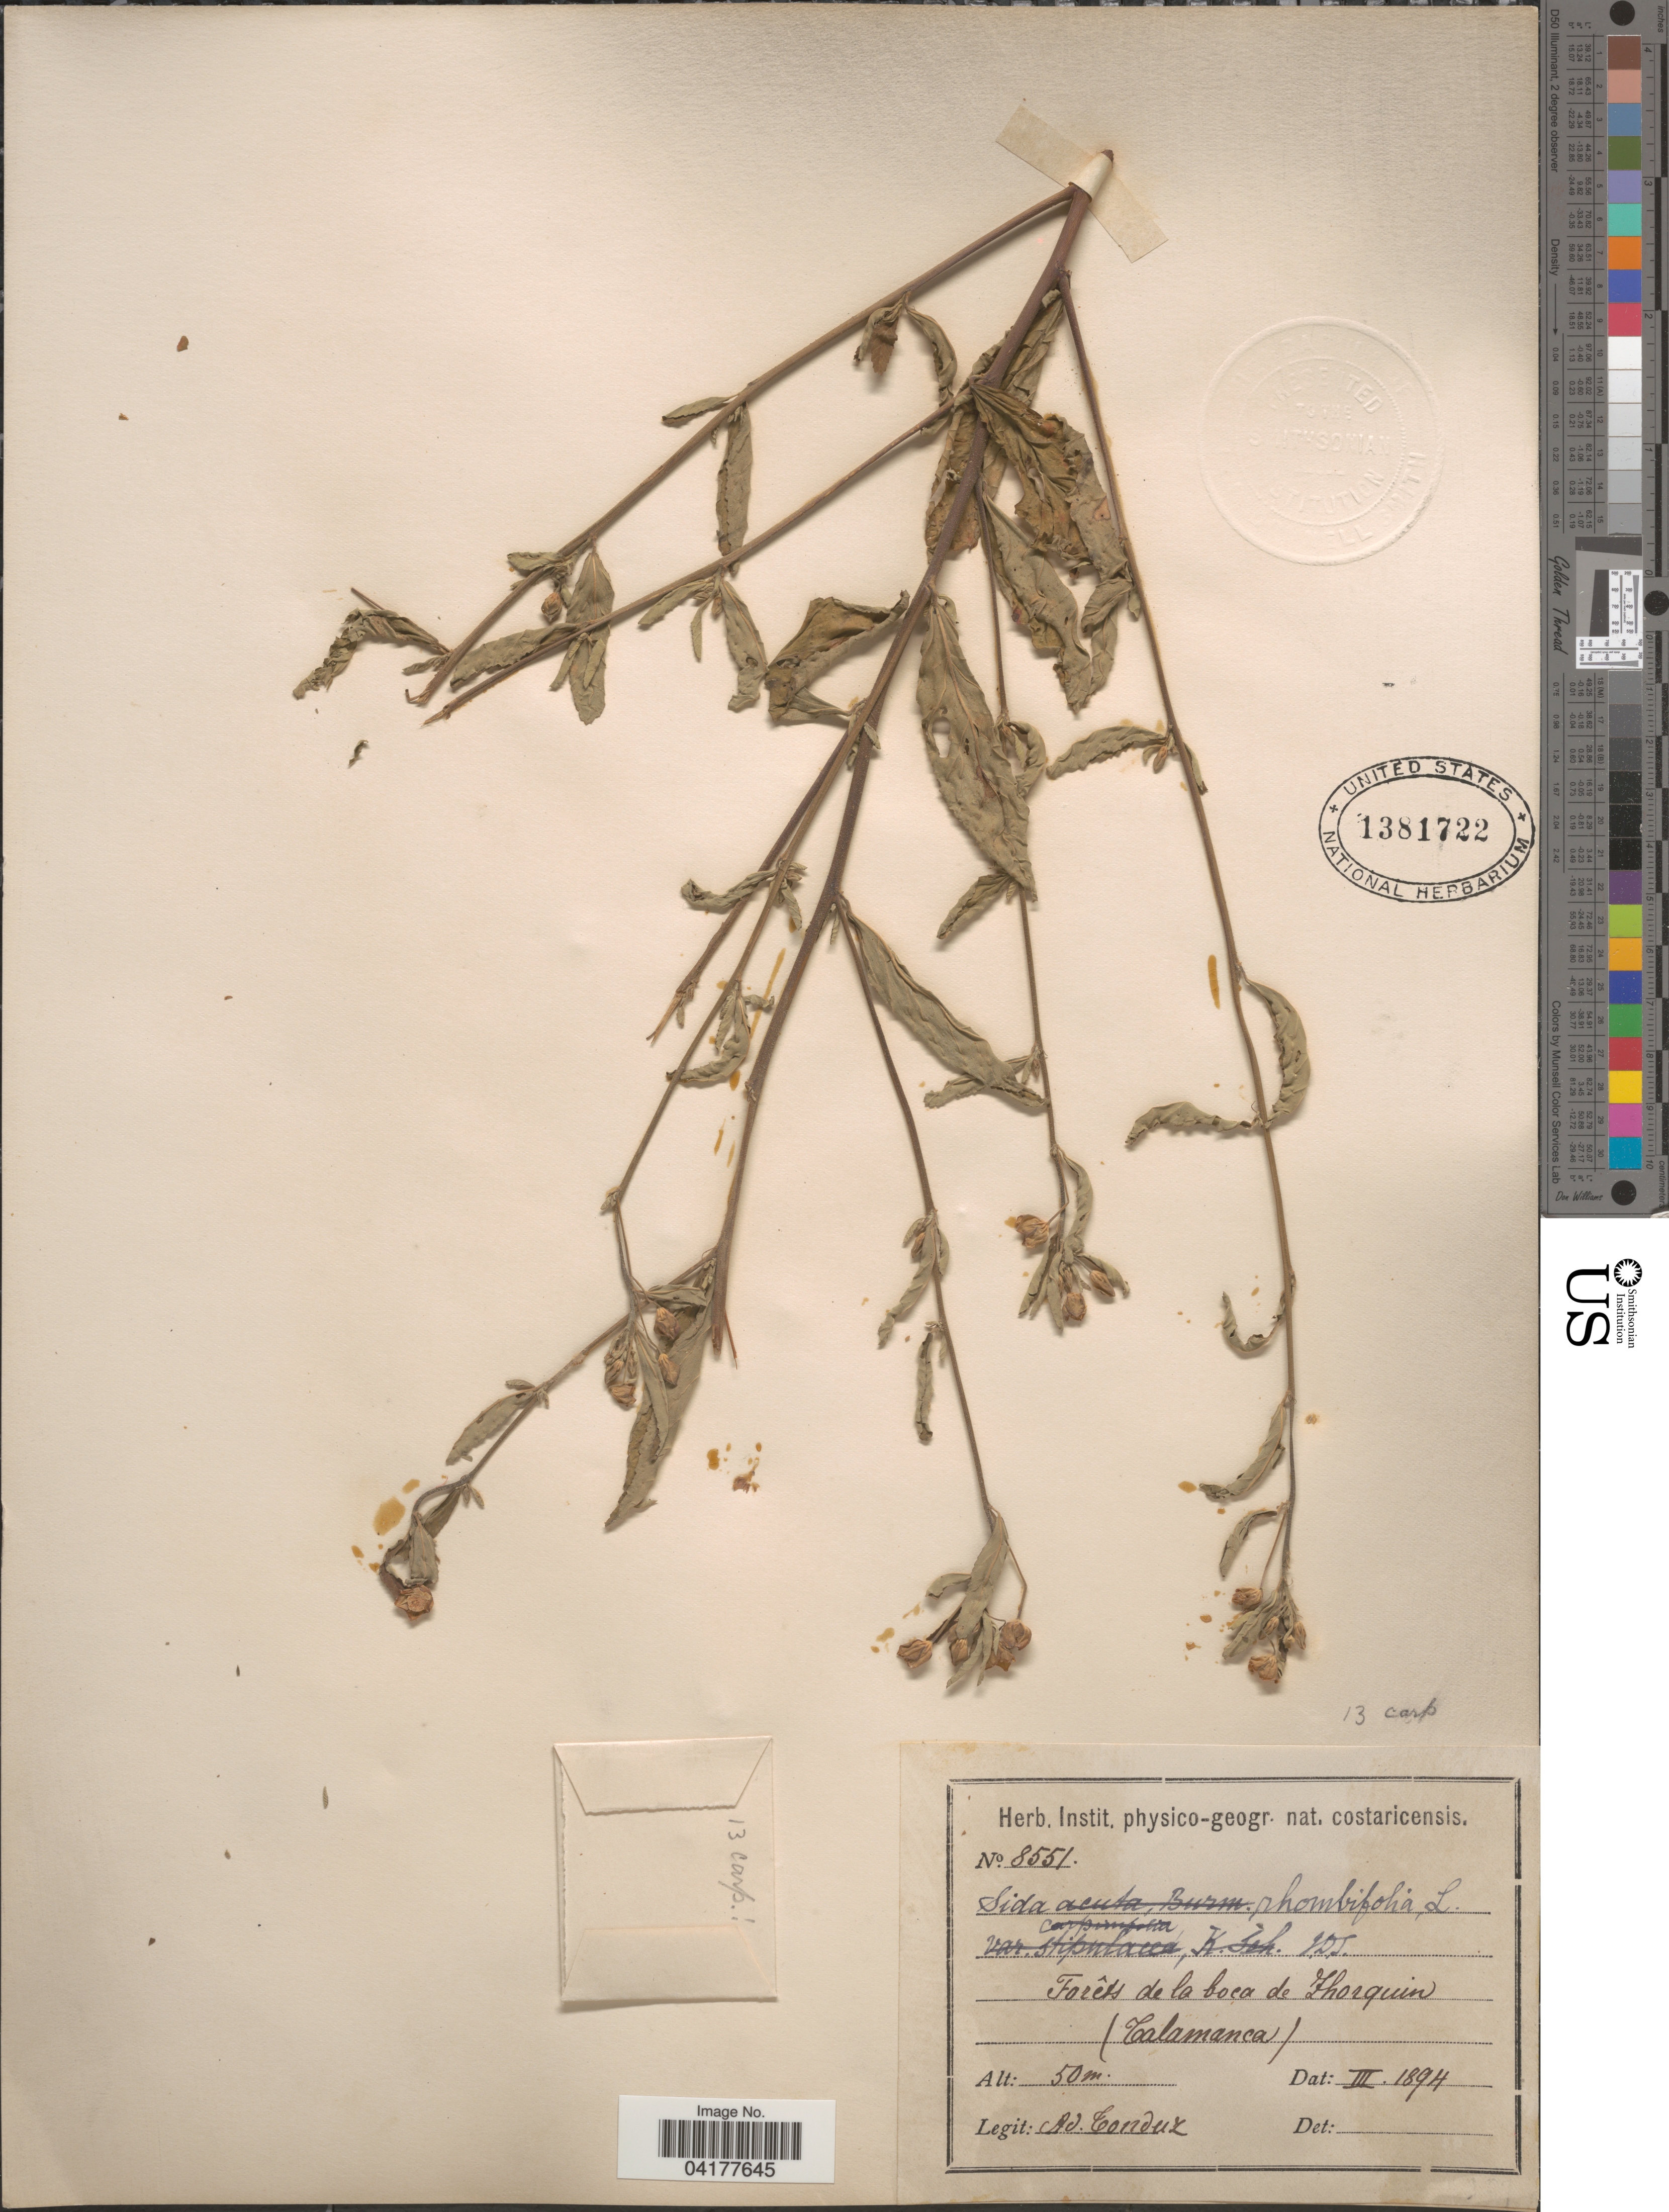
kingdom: Plantae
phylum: Tracheophyta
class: Magnoliopsida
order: Malvales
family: Malvaceae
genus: Sida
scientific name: Sida rhombifolia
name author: L.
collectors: A. Tonduz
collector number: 8551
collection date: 1894-03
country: Costa Rica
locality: Forêts de la boca de Thorquin [interpreted] (Calamanca).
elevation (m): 50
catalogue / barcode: US 1381722